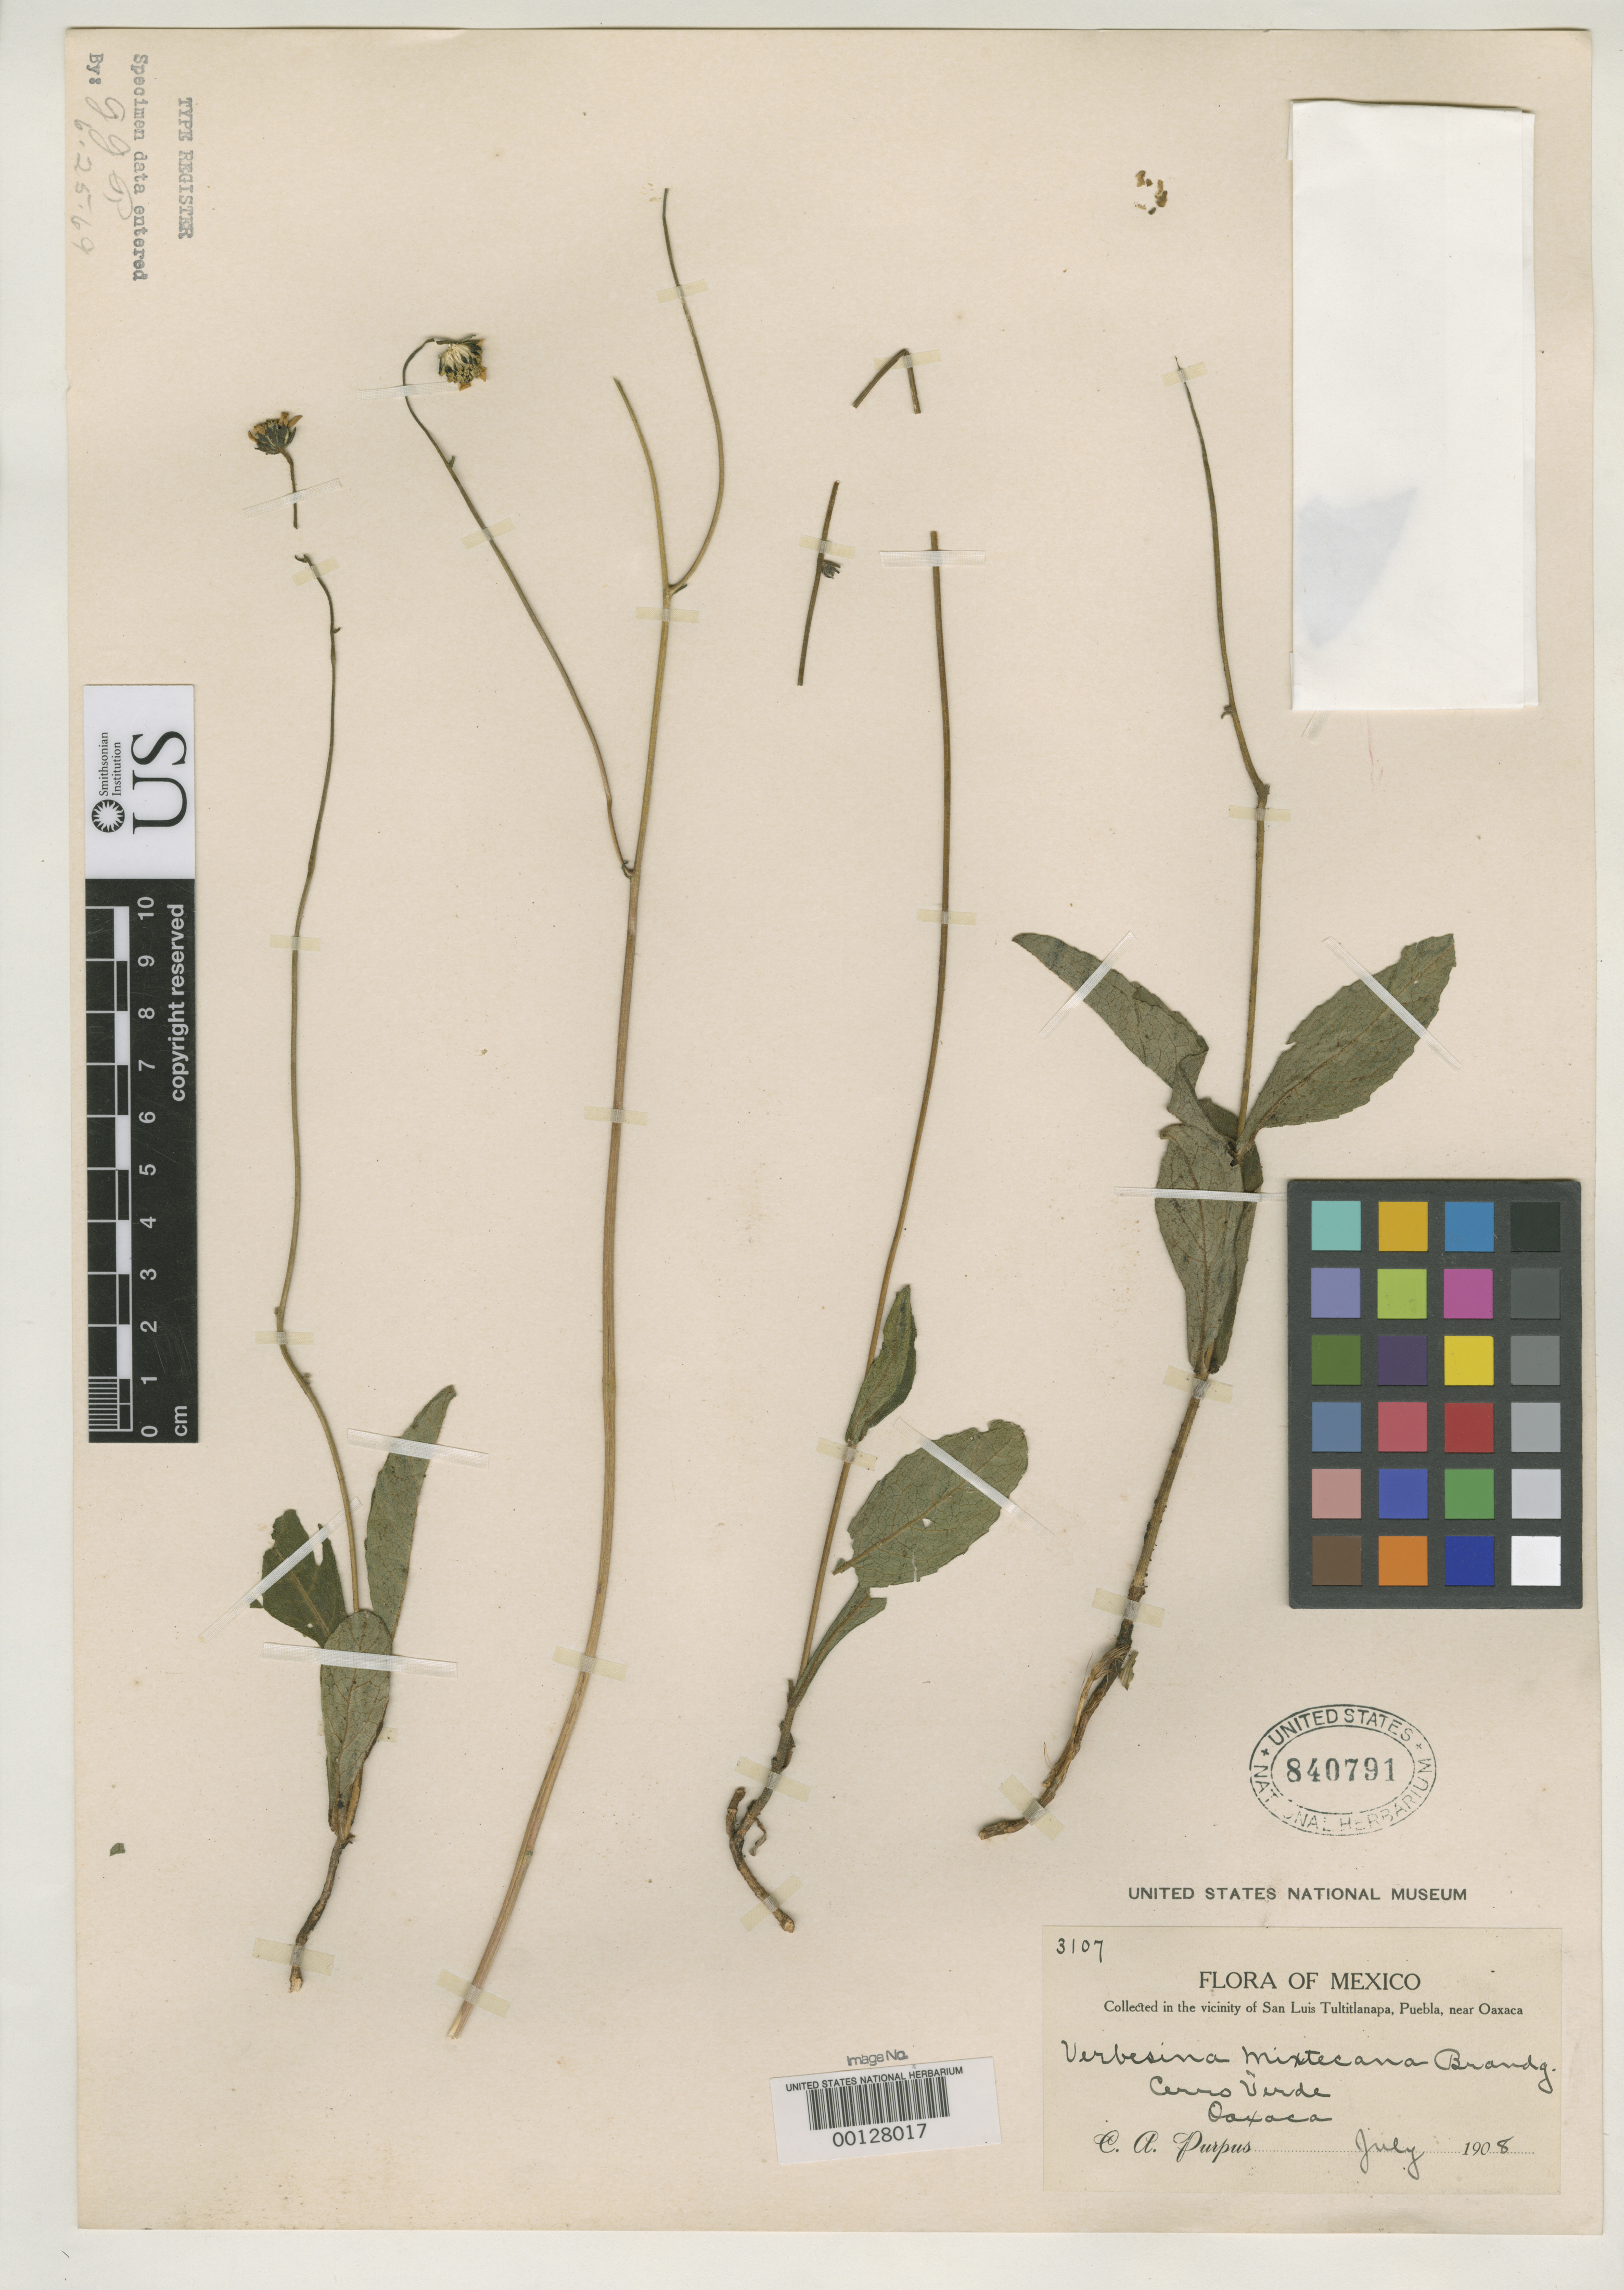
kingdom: Plantae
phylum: Tracheophyta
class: Magnoliopsida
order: Asterales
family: Asteraceae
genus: Verbesina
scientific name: Verbesina mixtecana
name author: Brandegee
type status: Isotype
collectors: C. A. Purpus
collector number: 3107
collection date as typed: Jul 1908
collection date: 1908-07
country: Mexico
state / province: Oaxaca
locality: Cerro Verde.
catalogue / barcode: US 840791